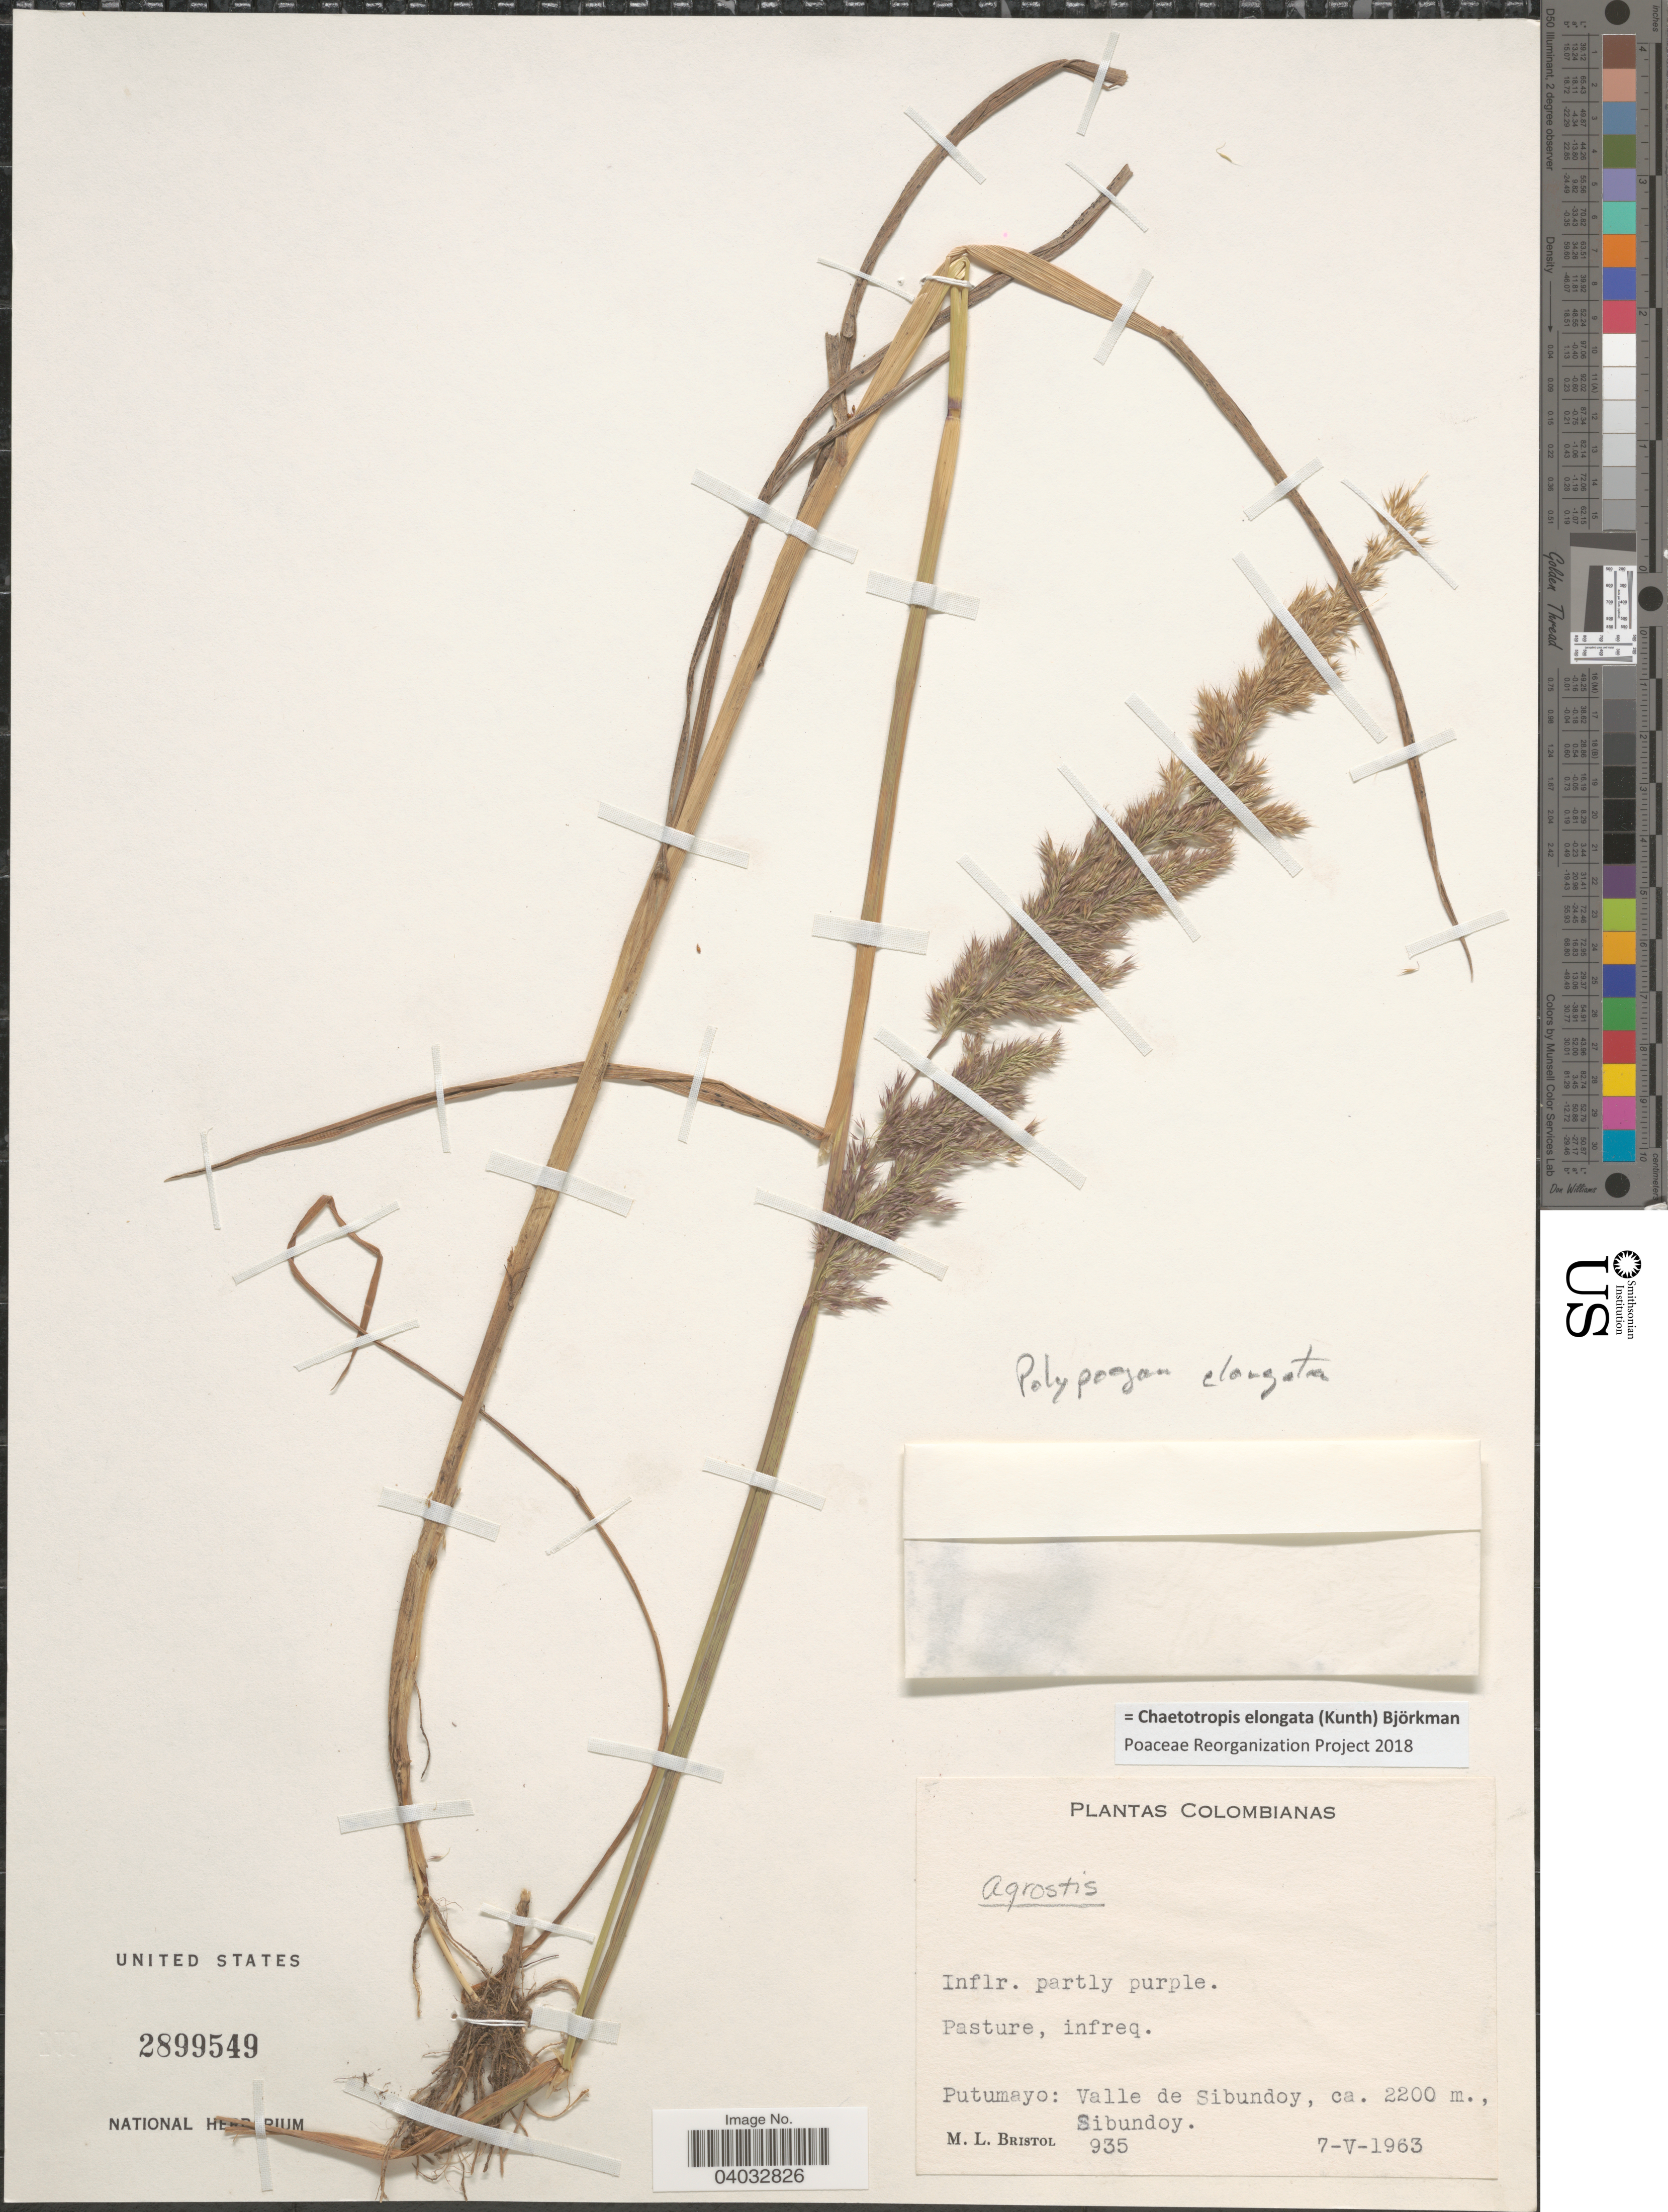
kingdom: Plantae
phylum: Tracheophyta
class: Liliopsida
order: Poales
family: Poaceae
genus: Chaetotropis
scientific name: Chaetotropis elongata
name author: (Kunth) Björkman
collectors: M. L. Bristol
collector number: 935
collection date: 1963-05-07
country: Colombia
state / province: Putumayo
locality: Valle de Sibundoy, Sibundoy.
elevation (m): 2200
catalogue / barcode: US 2899549